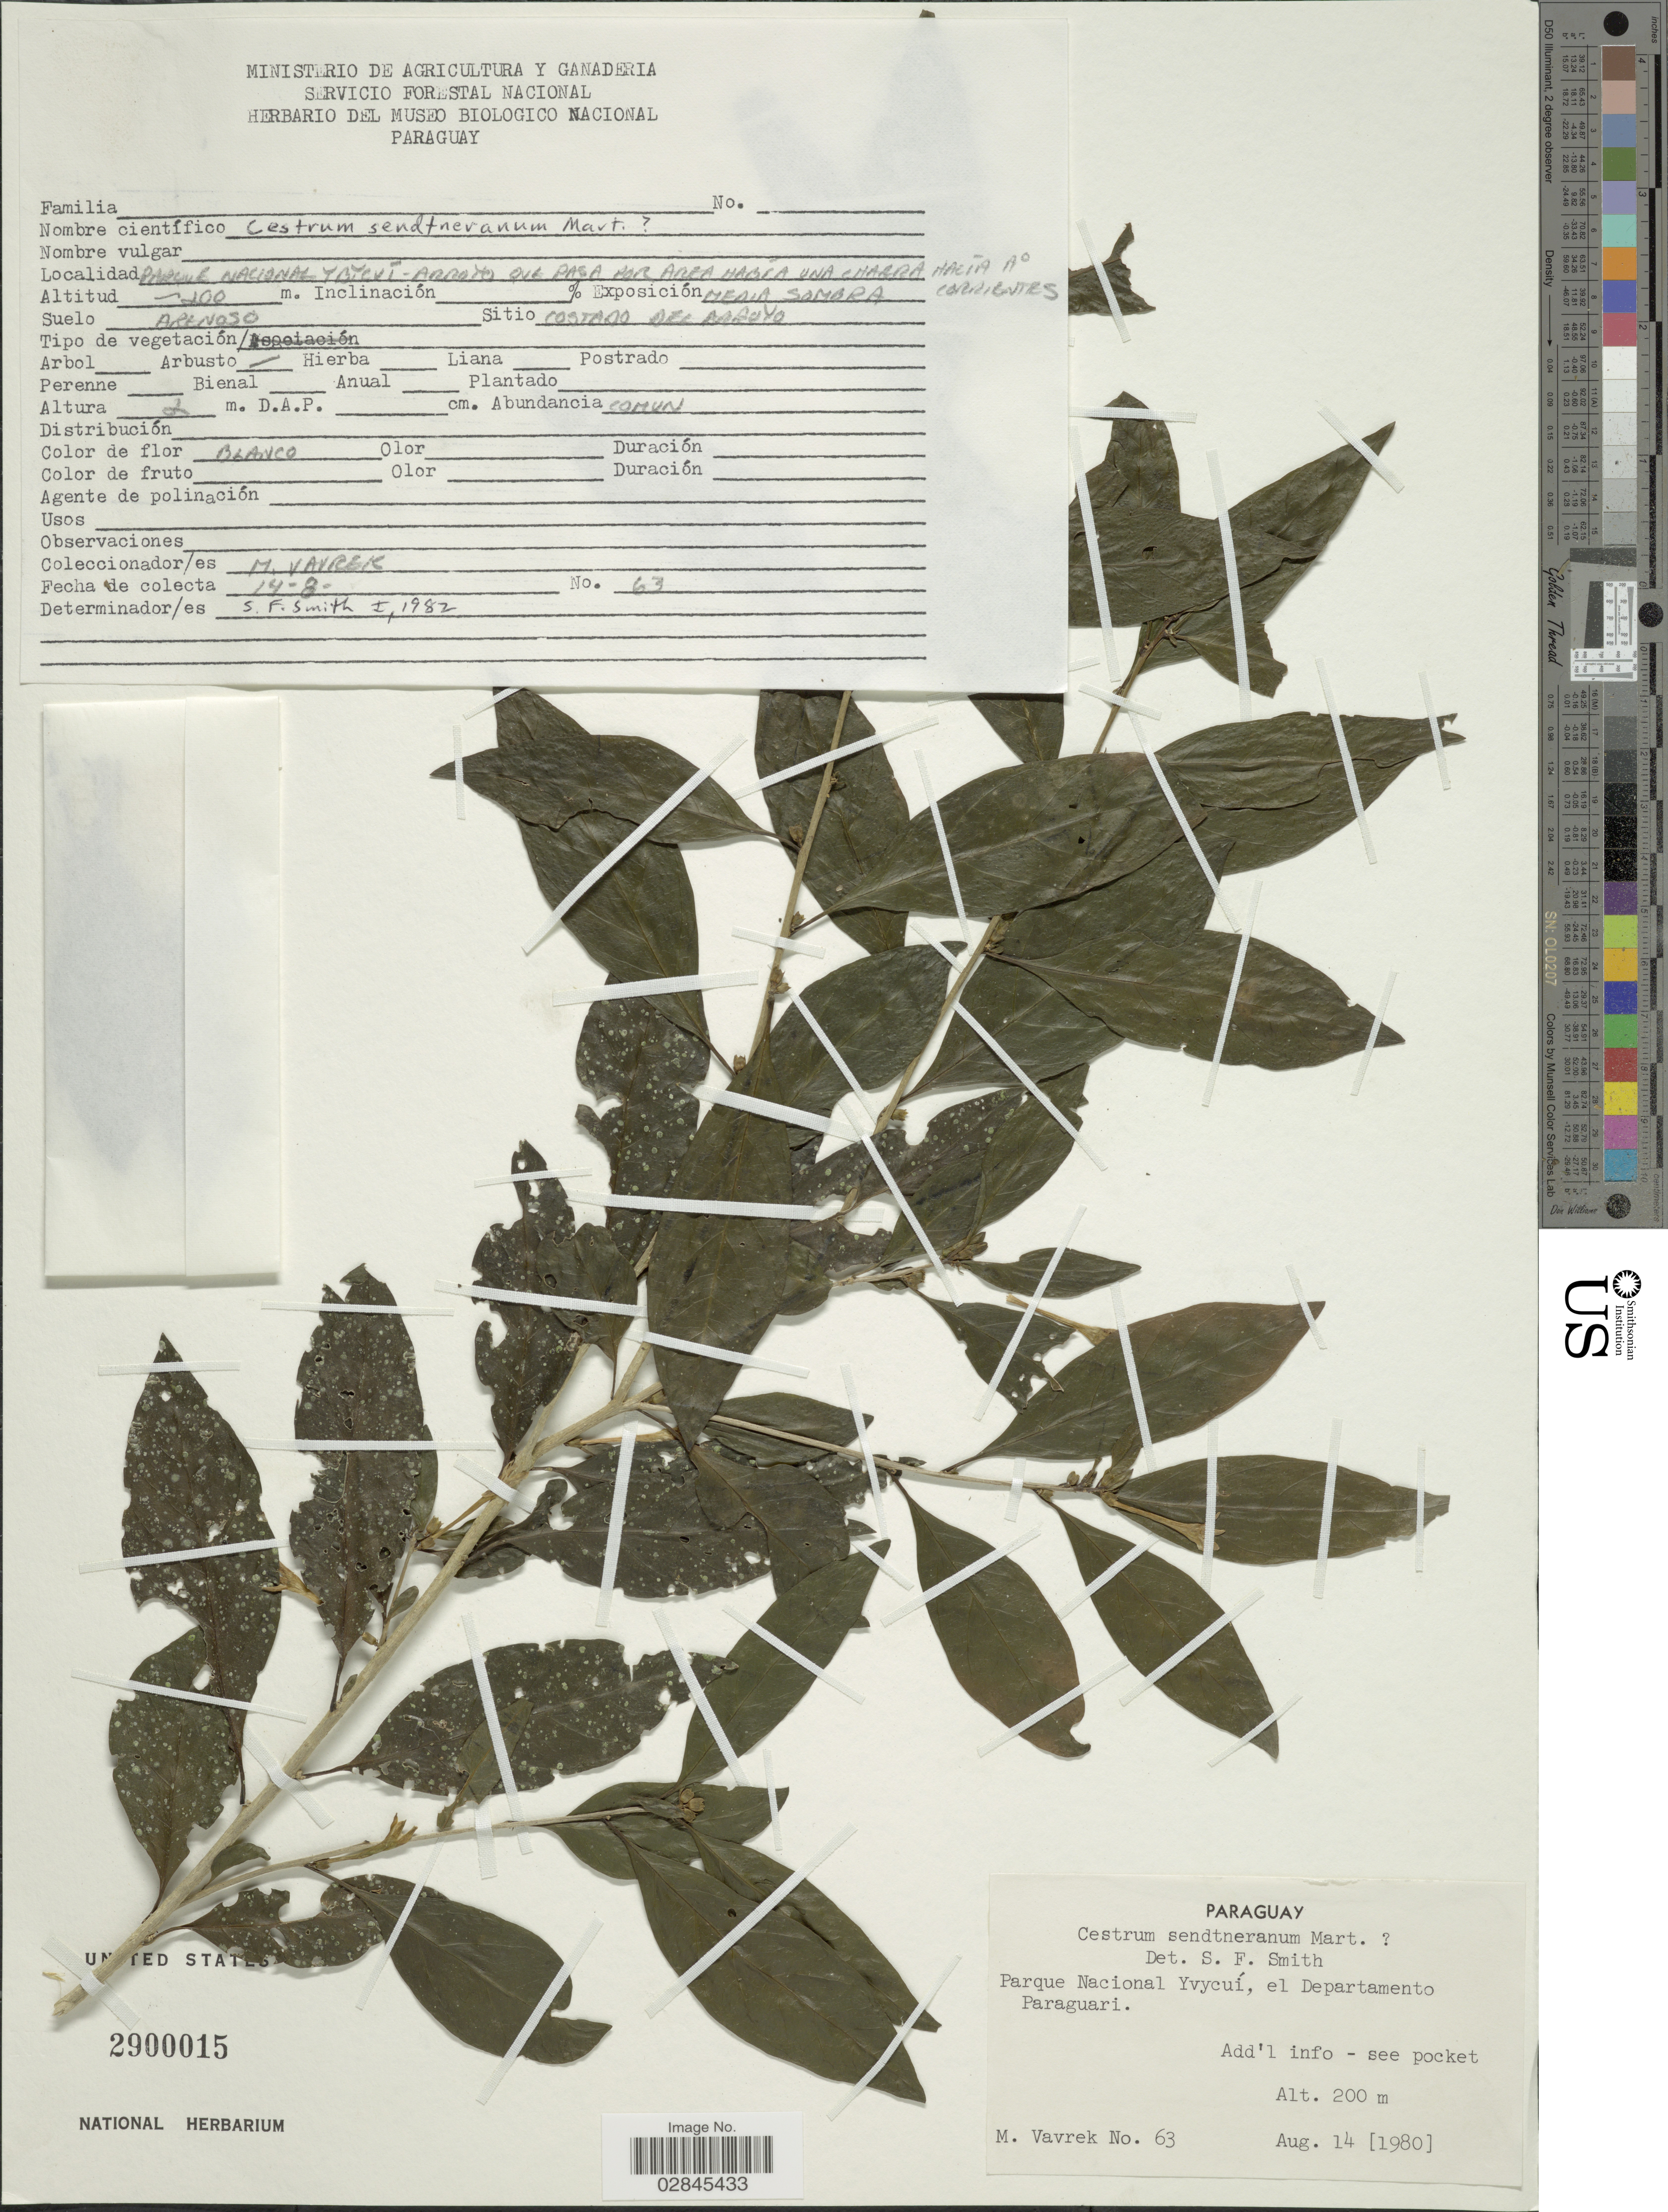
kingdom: Plantae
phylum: Tracheophyta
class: Magnoliopsida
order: Solanales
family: Solanaceae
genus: Cestrum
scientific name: Cestrum mariquitense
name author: Kunth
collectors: M. Vavrek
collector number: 63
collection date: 1980-08-14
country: Paraguay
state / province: Paraguari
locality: Parque Nacional Yvycuí, el Departamento Paraguari. Arriba que pasa por Anza habla una Charra Halta ao Corrientes.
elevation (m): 200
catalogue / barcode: US 2900015